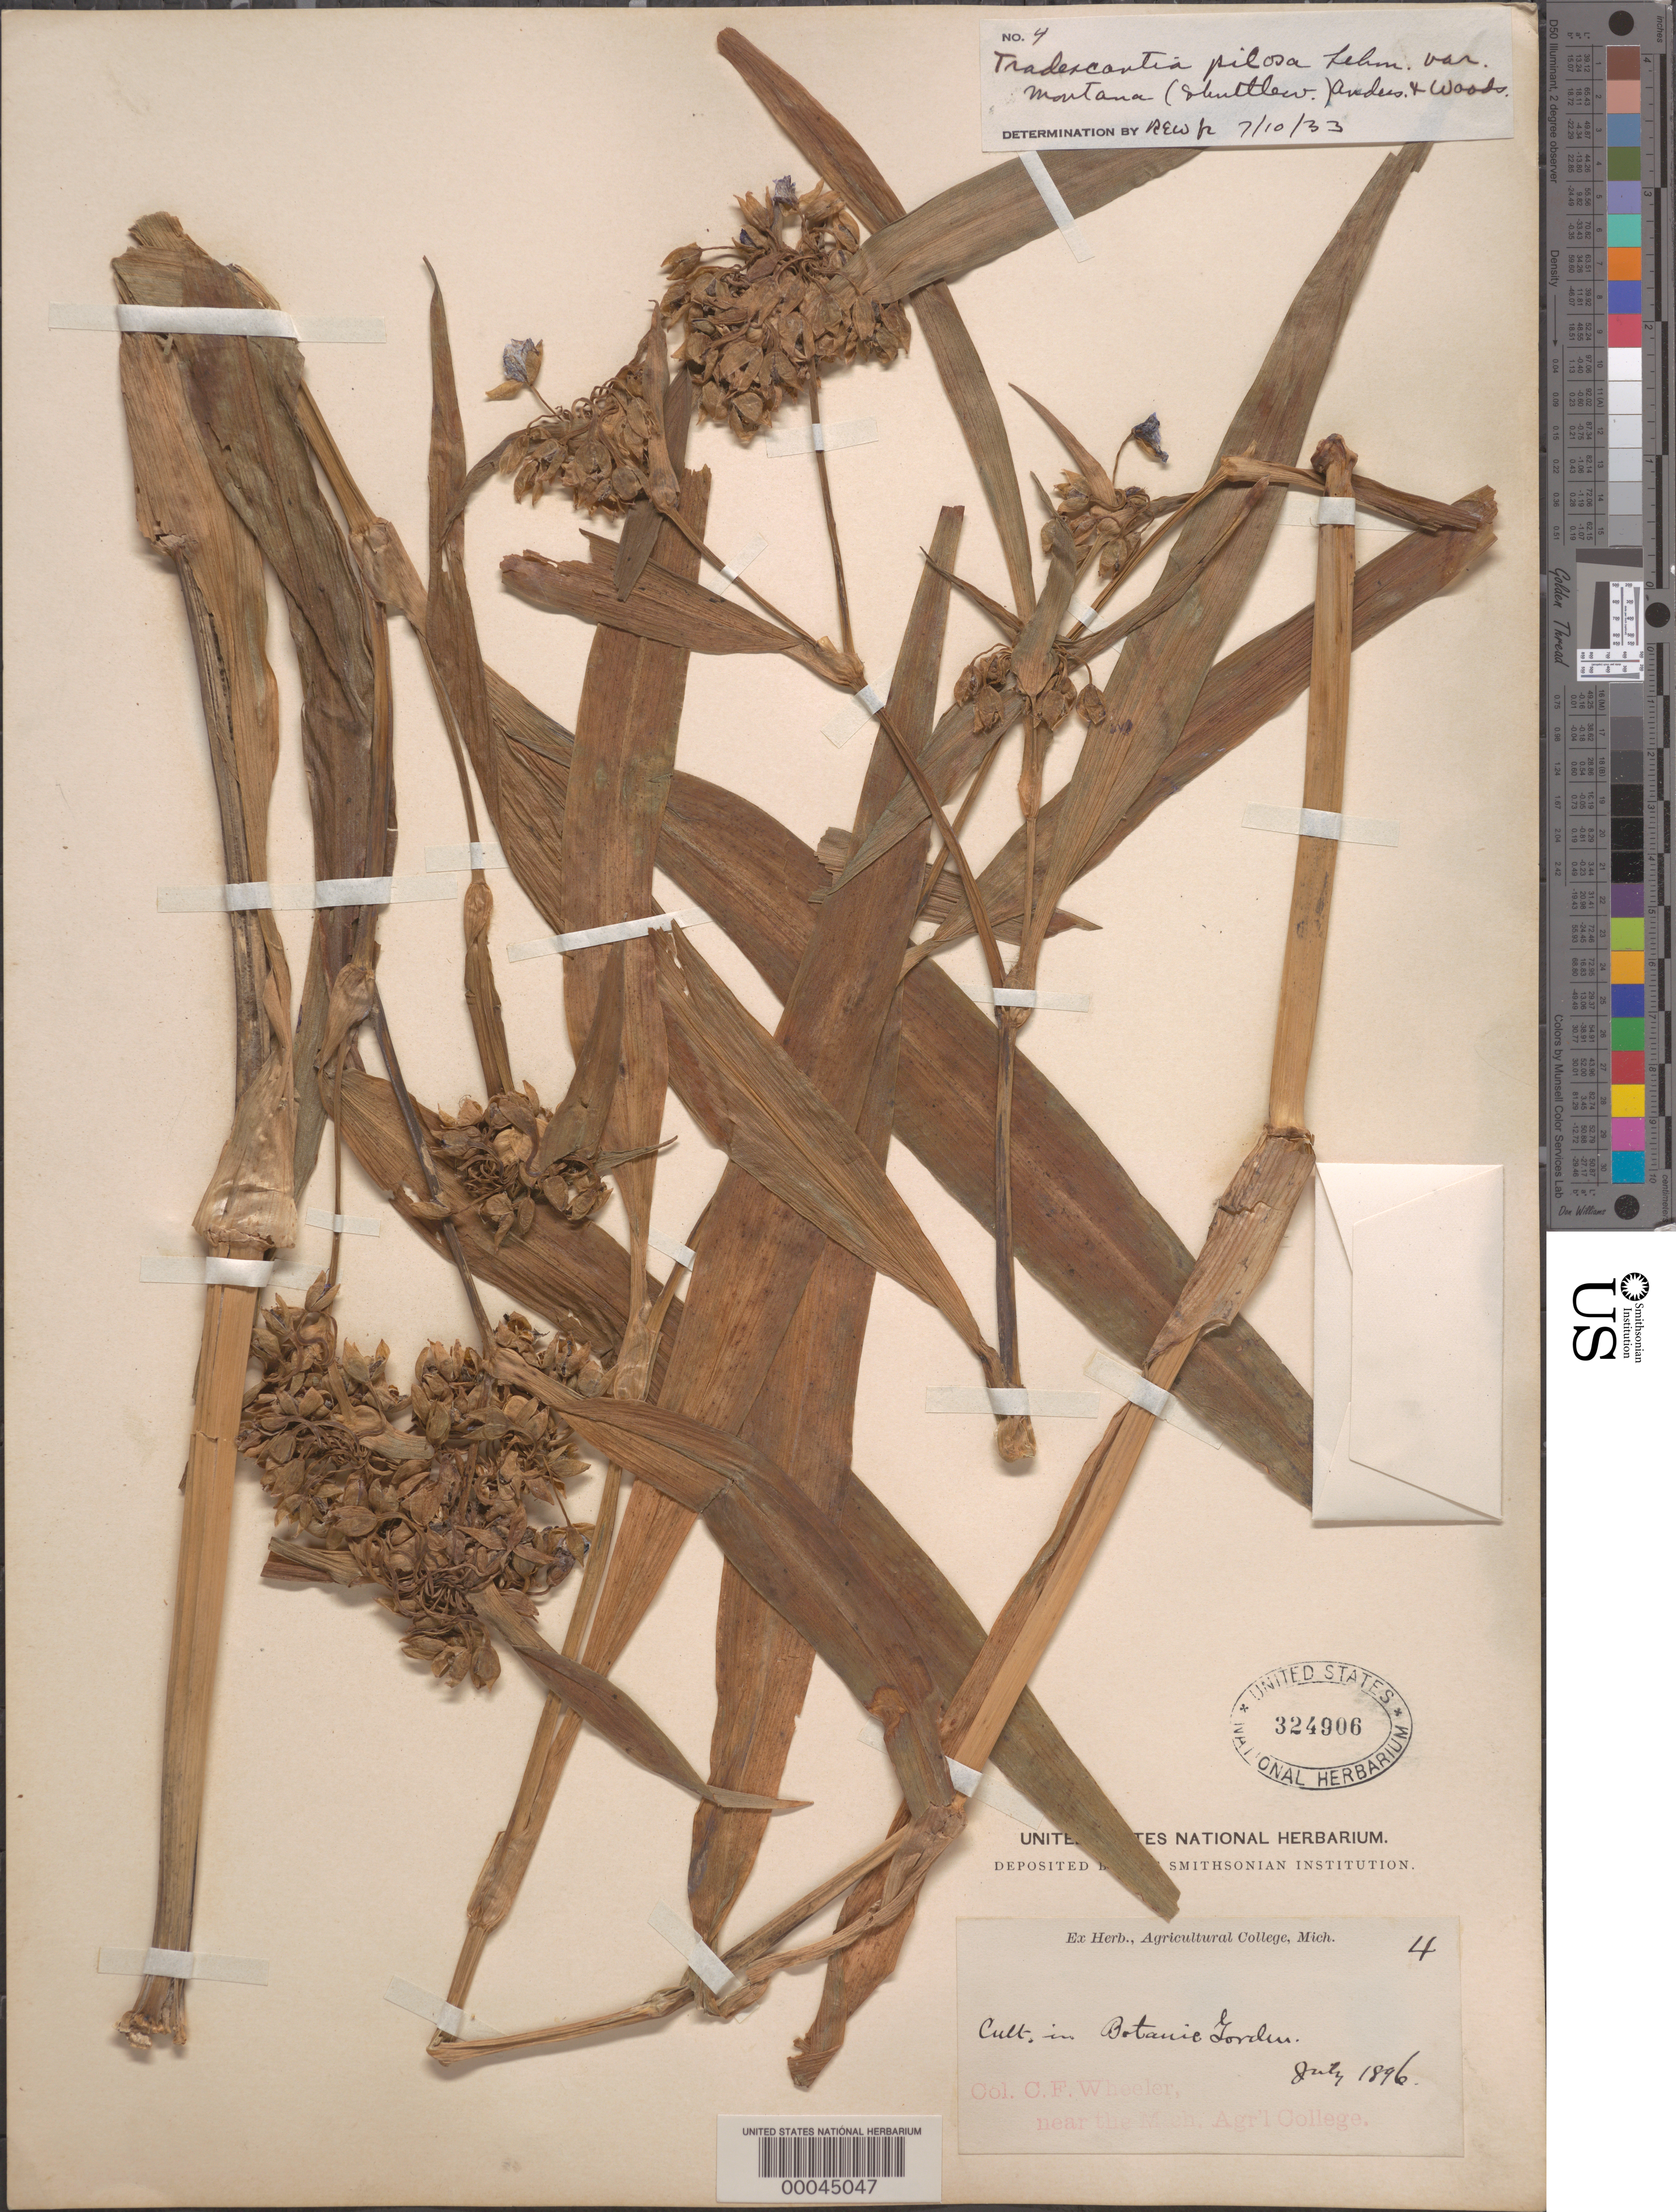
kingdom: Plantae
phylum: Tracheophyta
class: Liliopsida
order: Commelinales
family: Commelinaceae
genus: Tradescantia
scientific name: Tradescantia subaspera var. montana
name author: (Shuttlew. ex Small & Vail) E.S. Anderson & Woodson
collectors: C. Wheeler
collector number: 04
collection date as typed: Jul 1896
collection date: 1896-07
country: United States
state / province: Washington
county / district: Spokane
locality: Spokane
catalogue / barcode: US 324906